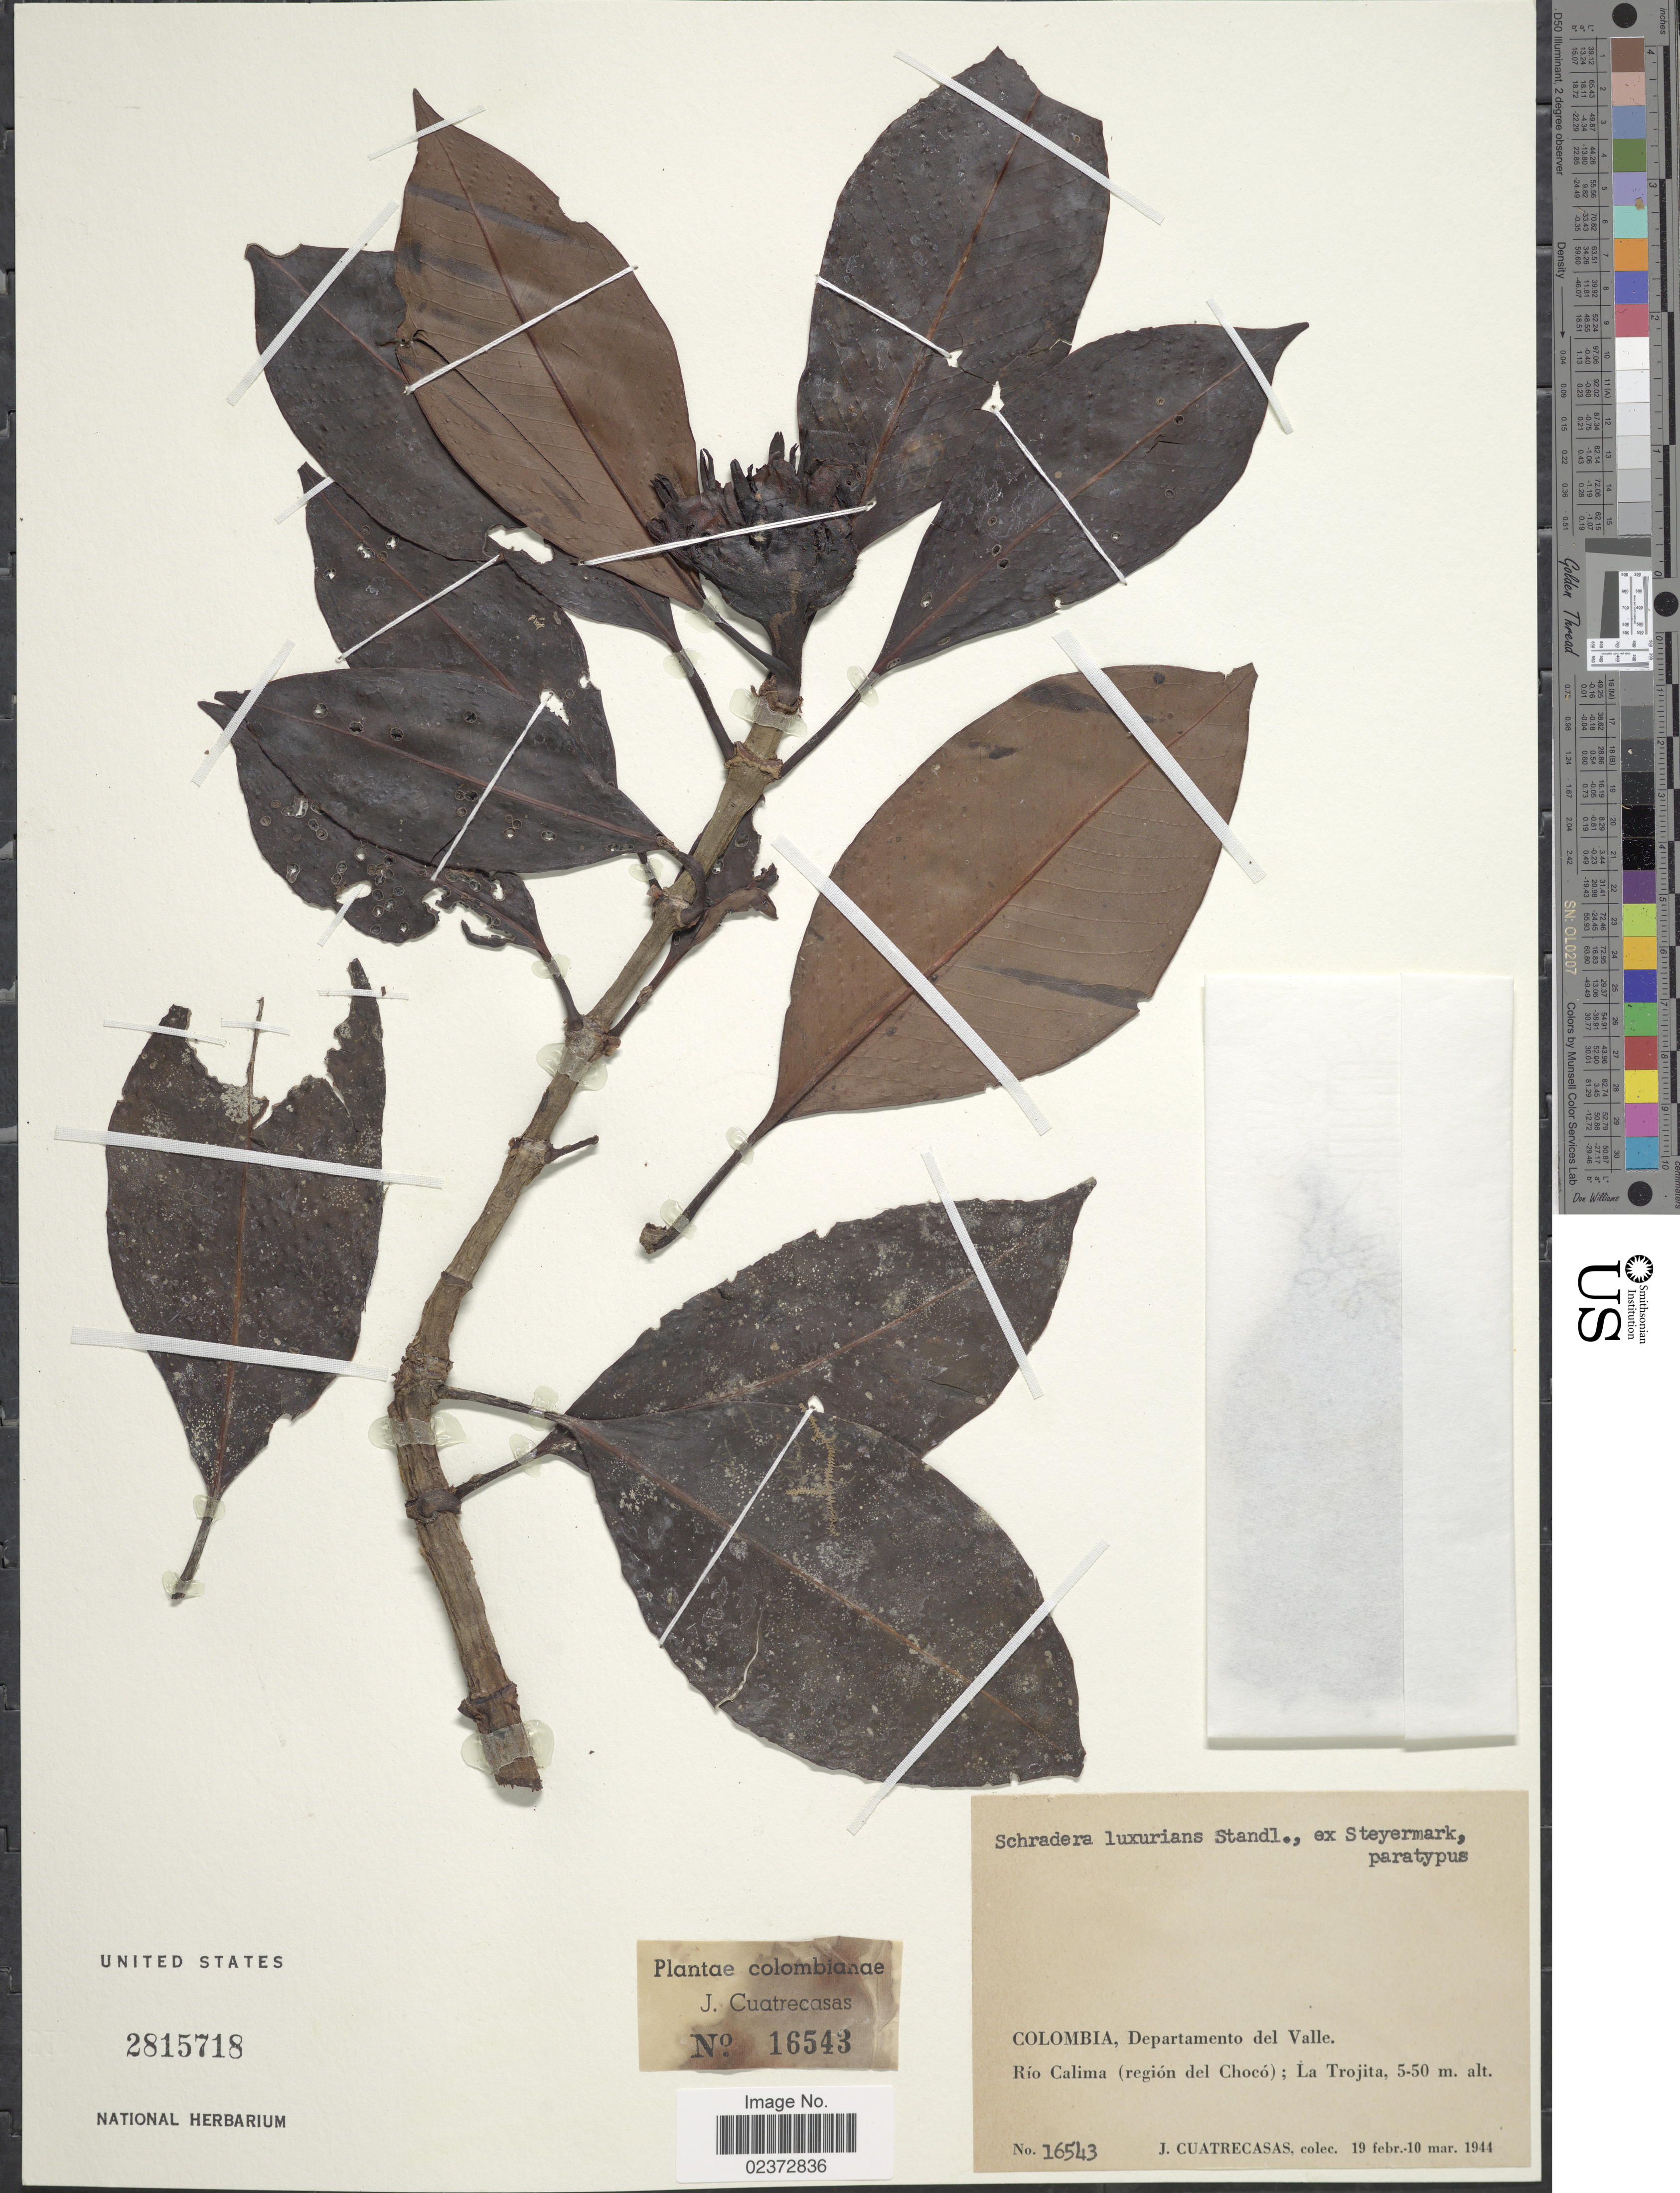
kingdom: Plantae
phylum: Tracheophyta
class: Magnoliopsida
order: Gentianales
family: Rubiaceae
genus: Schradera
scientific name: Schradera luxurians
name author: Standl. ex Steyerm.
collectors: J. Cuatrecasas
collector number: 16543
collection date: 1944-02-19/1944-03-10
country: Colombia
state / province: Valle del Cauca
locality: Río Calima (région del Chocó): La Trojita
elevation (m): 5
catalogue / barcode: US 2815718